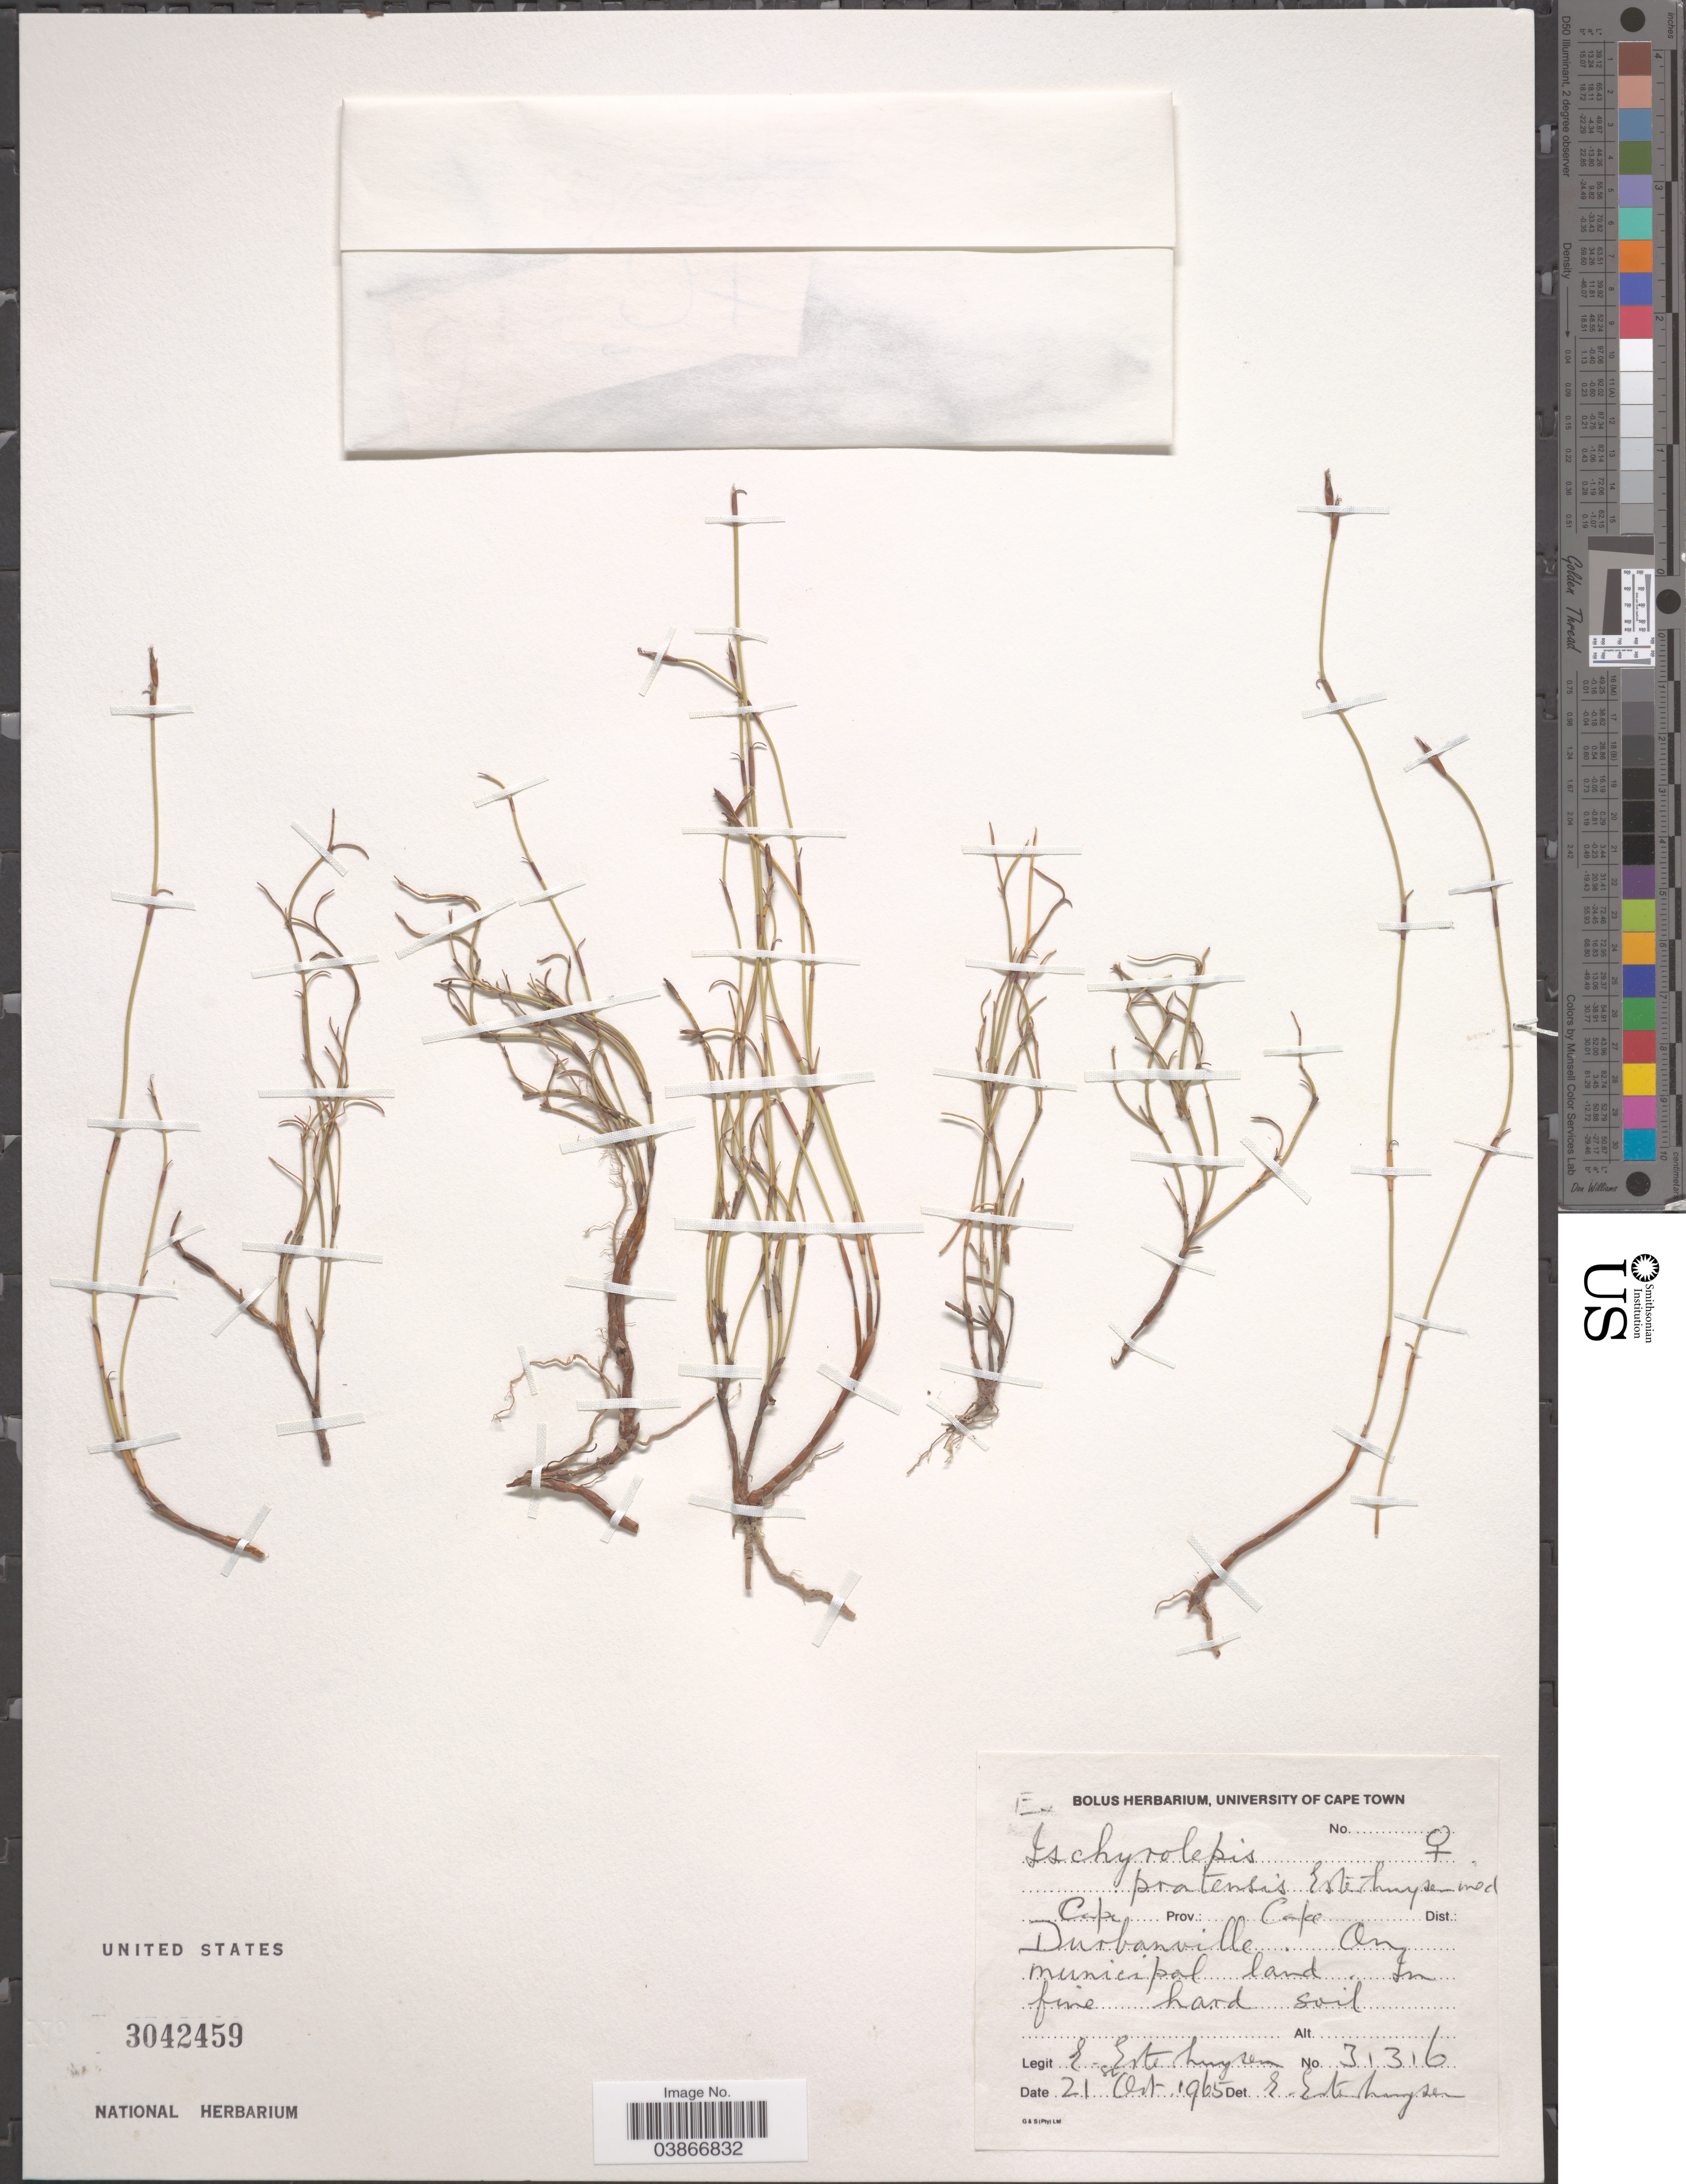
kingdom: Plantae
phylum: Tracheophyta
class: Liliopsida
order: Poales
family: Restionaceae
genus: Restio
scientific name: Restio pratensis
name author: (Esterh.) H.P. Linder & C.R. Hardy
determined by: Strong, Mark T., (BOT), Smithsonian Institution - National Museum of Natural History (UNITED STATES)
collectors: E. E. Esterhuysen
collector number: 31316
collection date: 1965-10-21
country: South Africa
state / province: Western Cape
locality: Cape Dist.: Durbanville. On municipal land.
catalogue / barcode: US 3042459